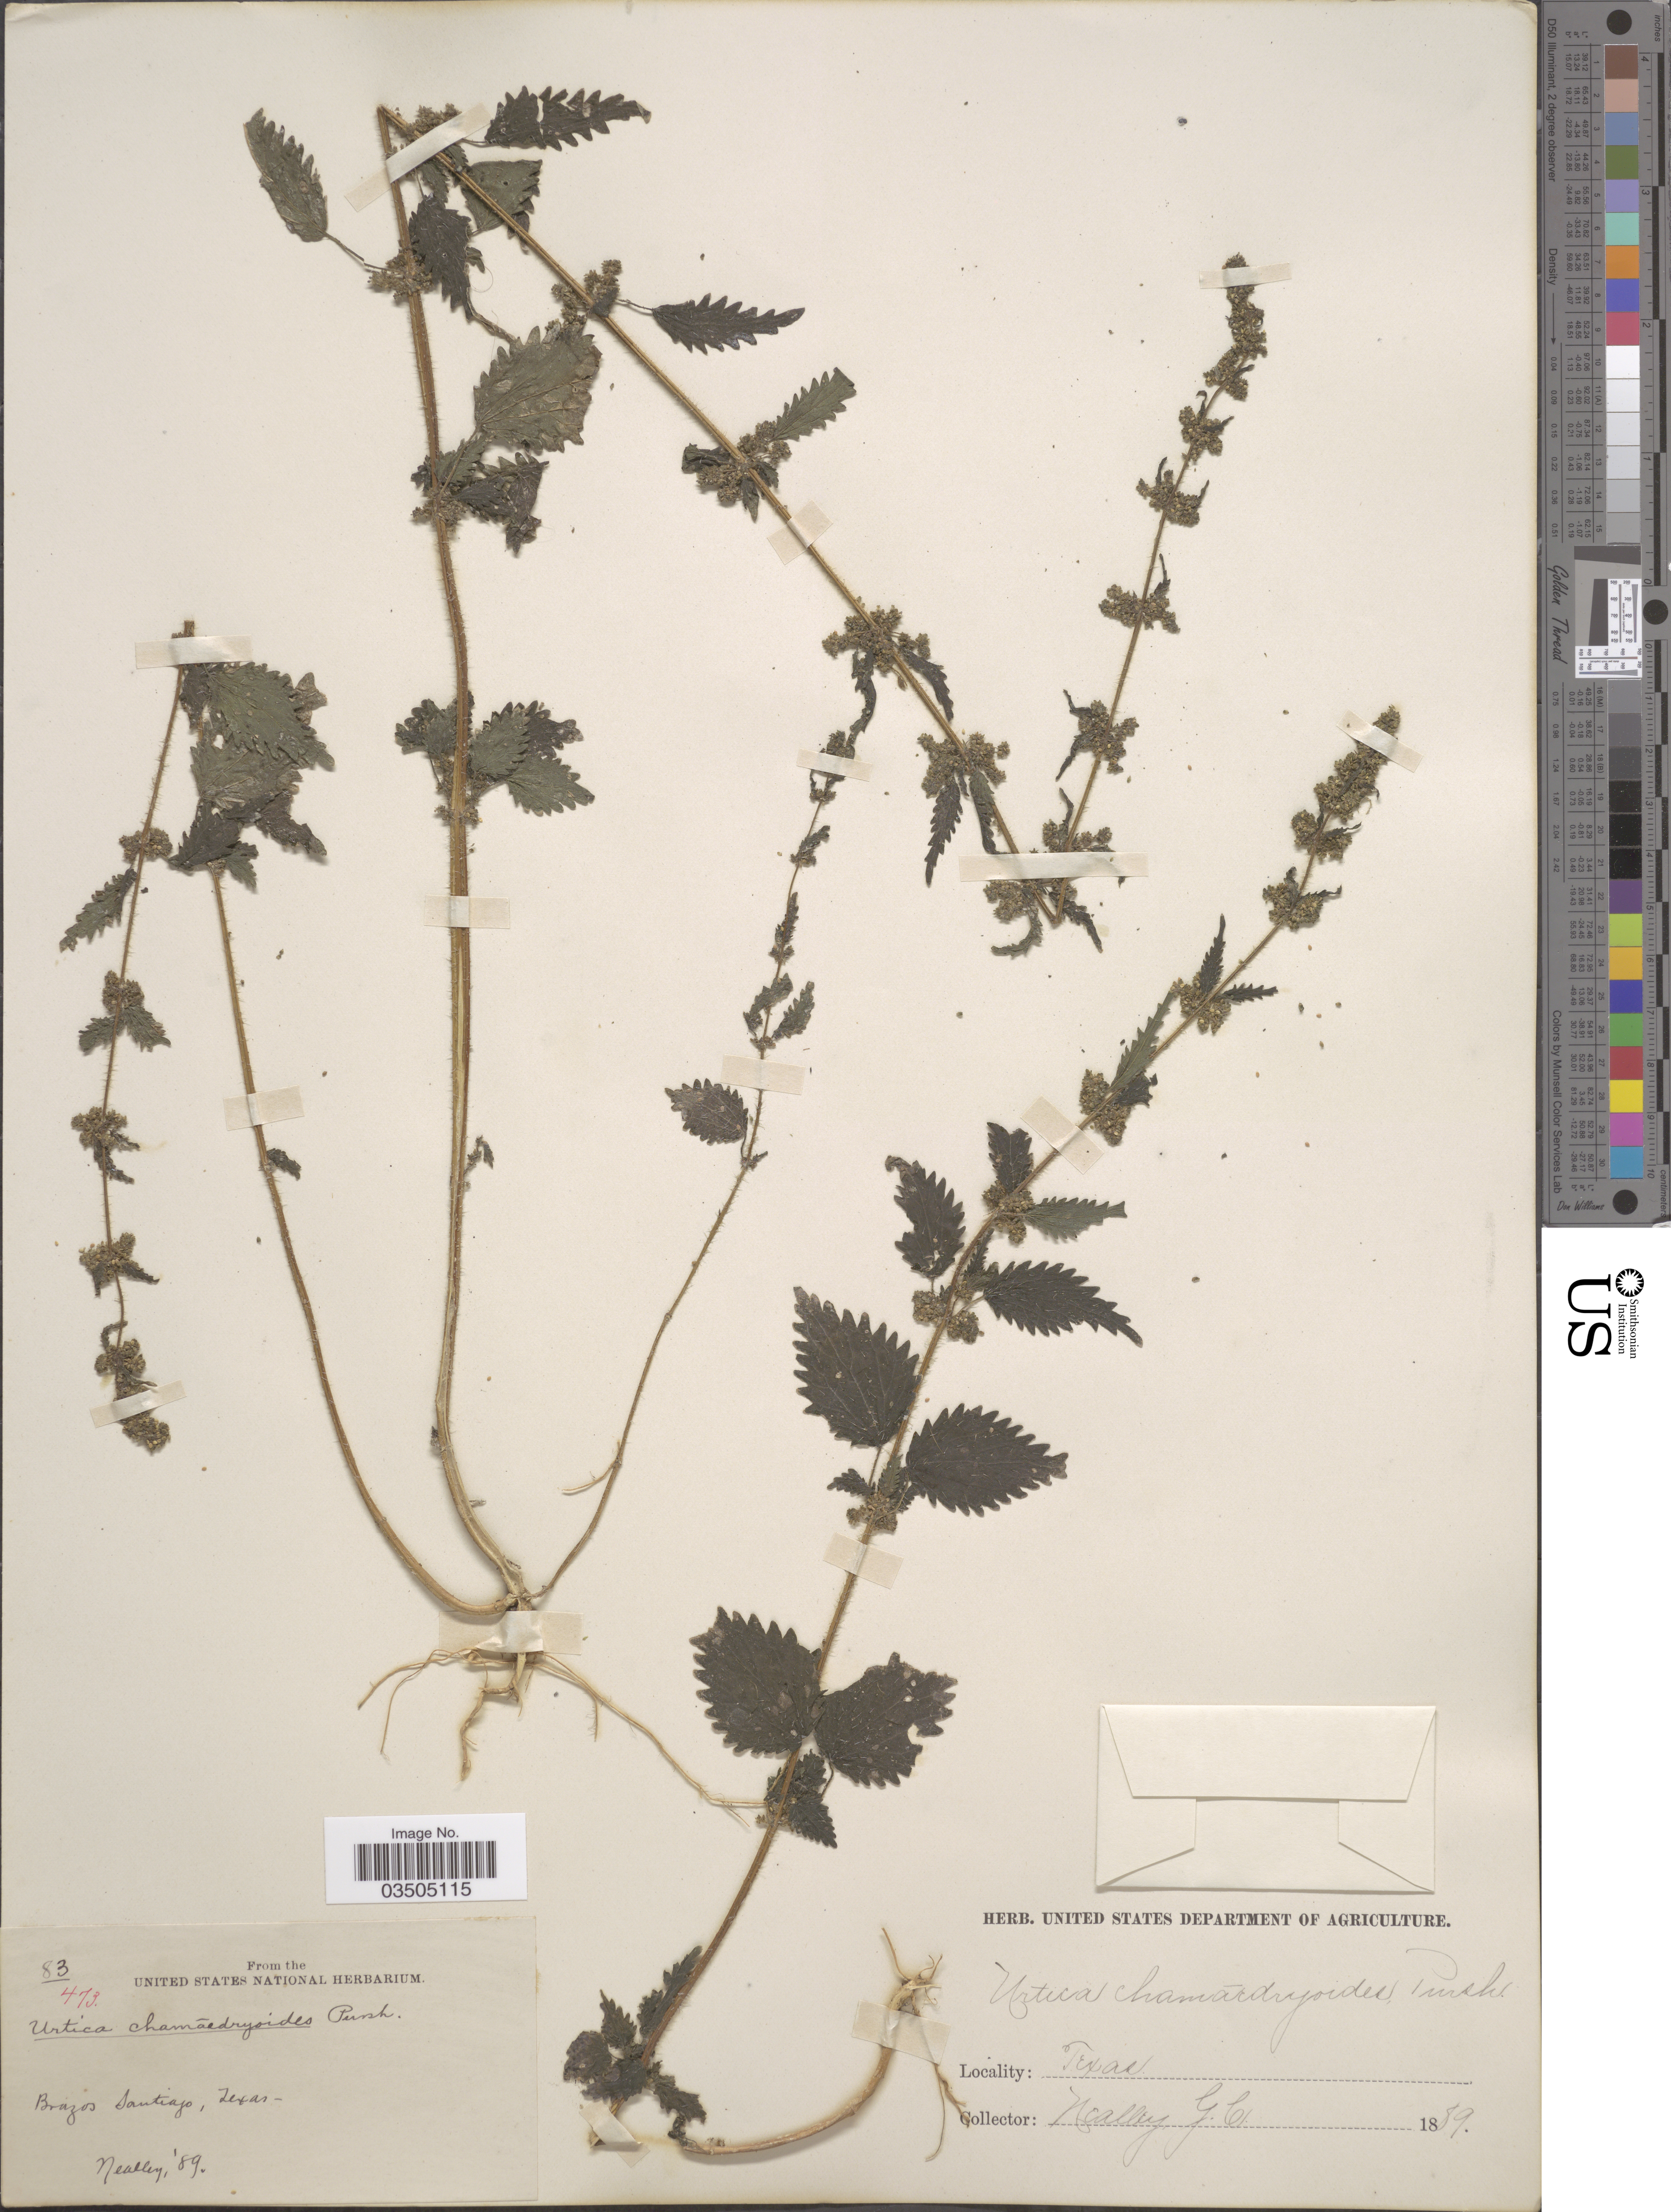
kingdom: Plantae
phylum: Tracheophyta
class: Magnoliopsida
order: Rosales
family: Urticaceae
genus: Urtica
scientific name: Urtica chamaedryoides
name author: Pursh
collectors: G. C. Nealley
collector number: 83/473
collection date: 1889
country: United States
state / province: Texas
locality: Brazos Santiago.